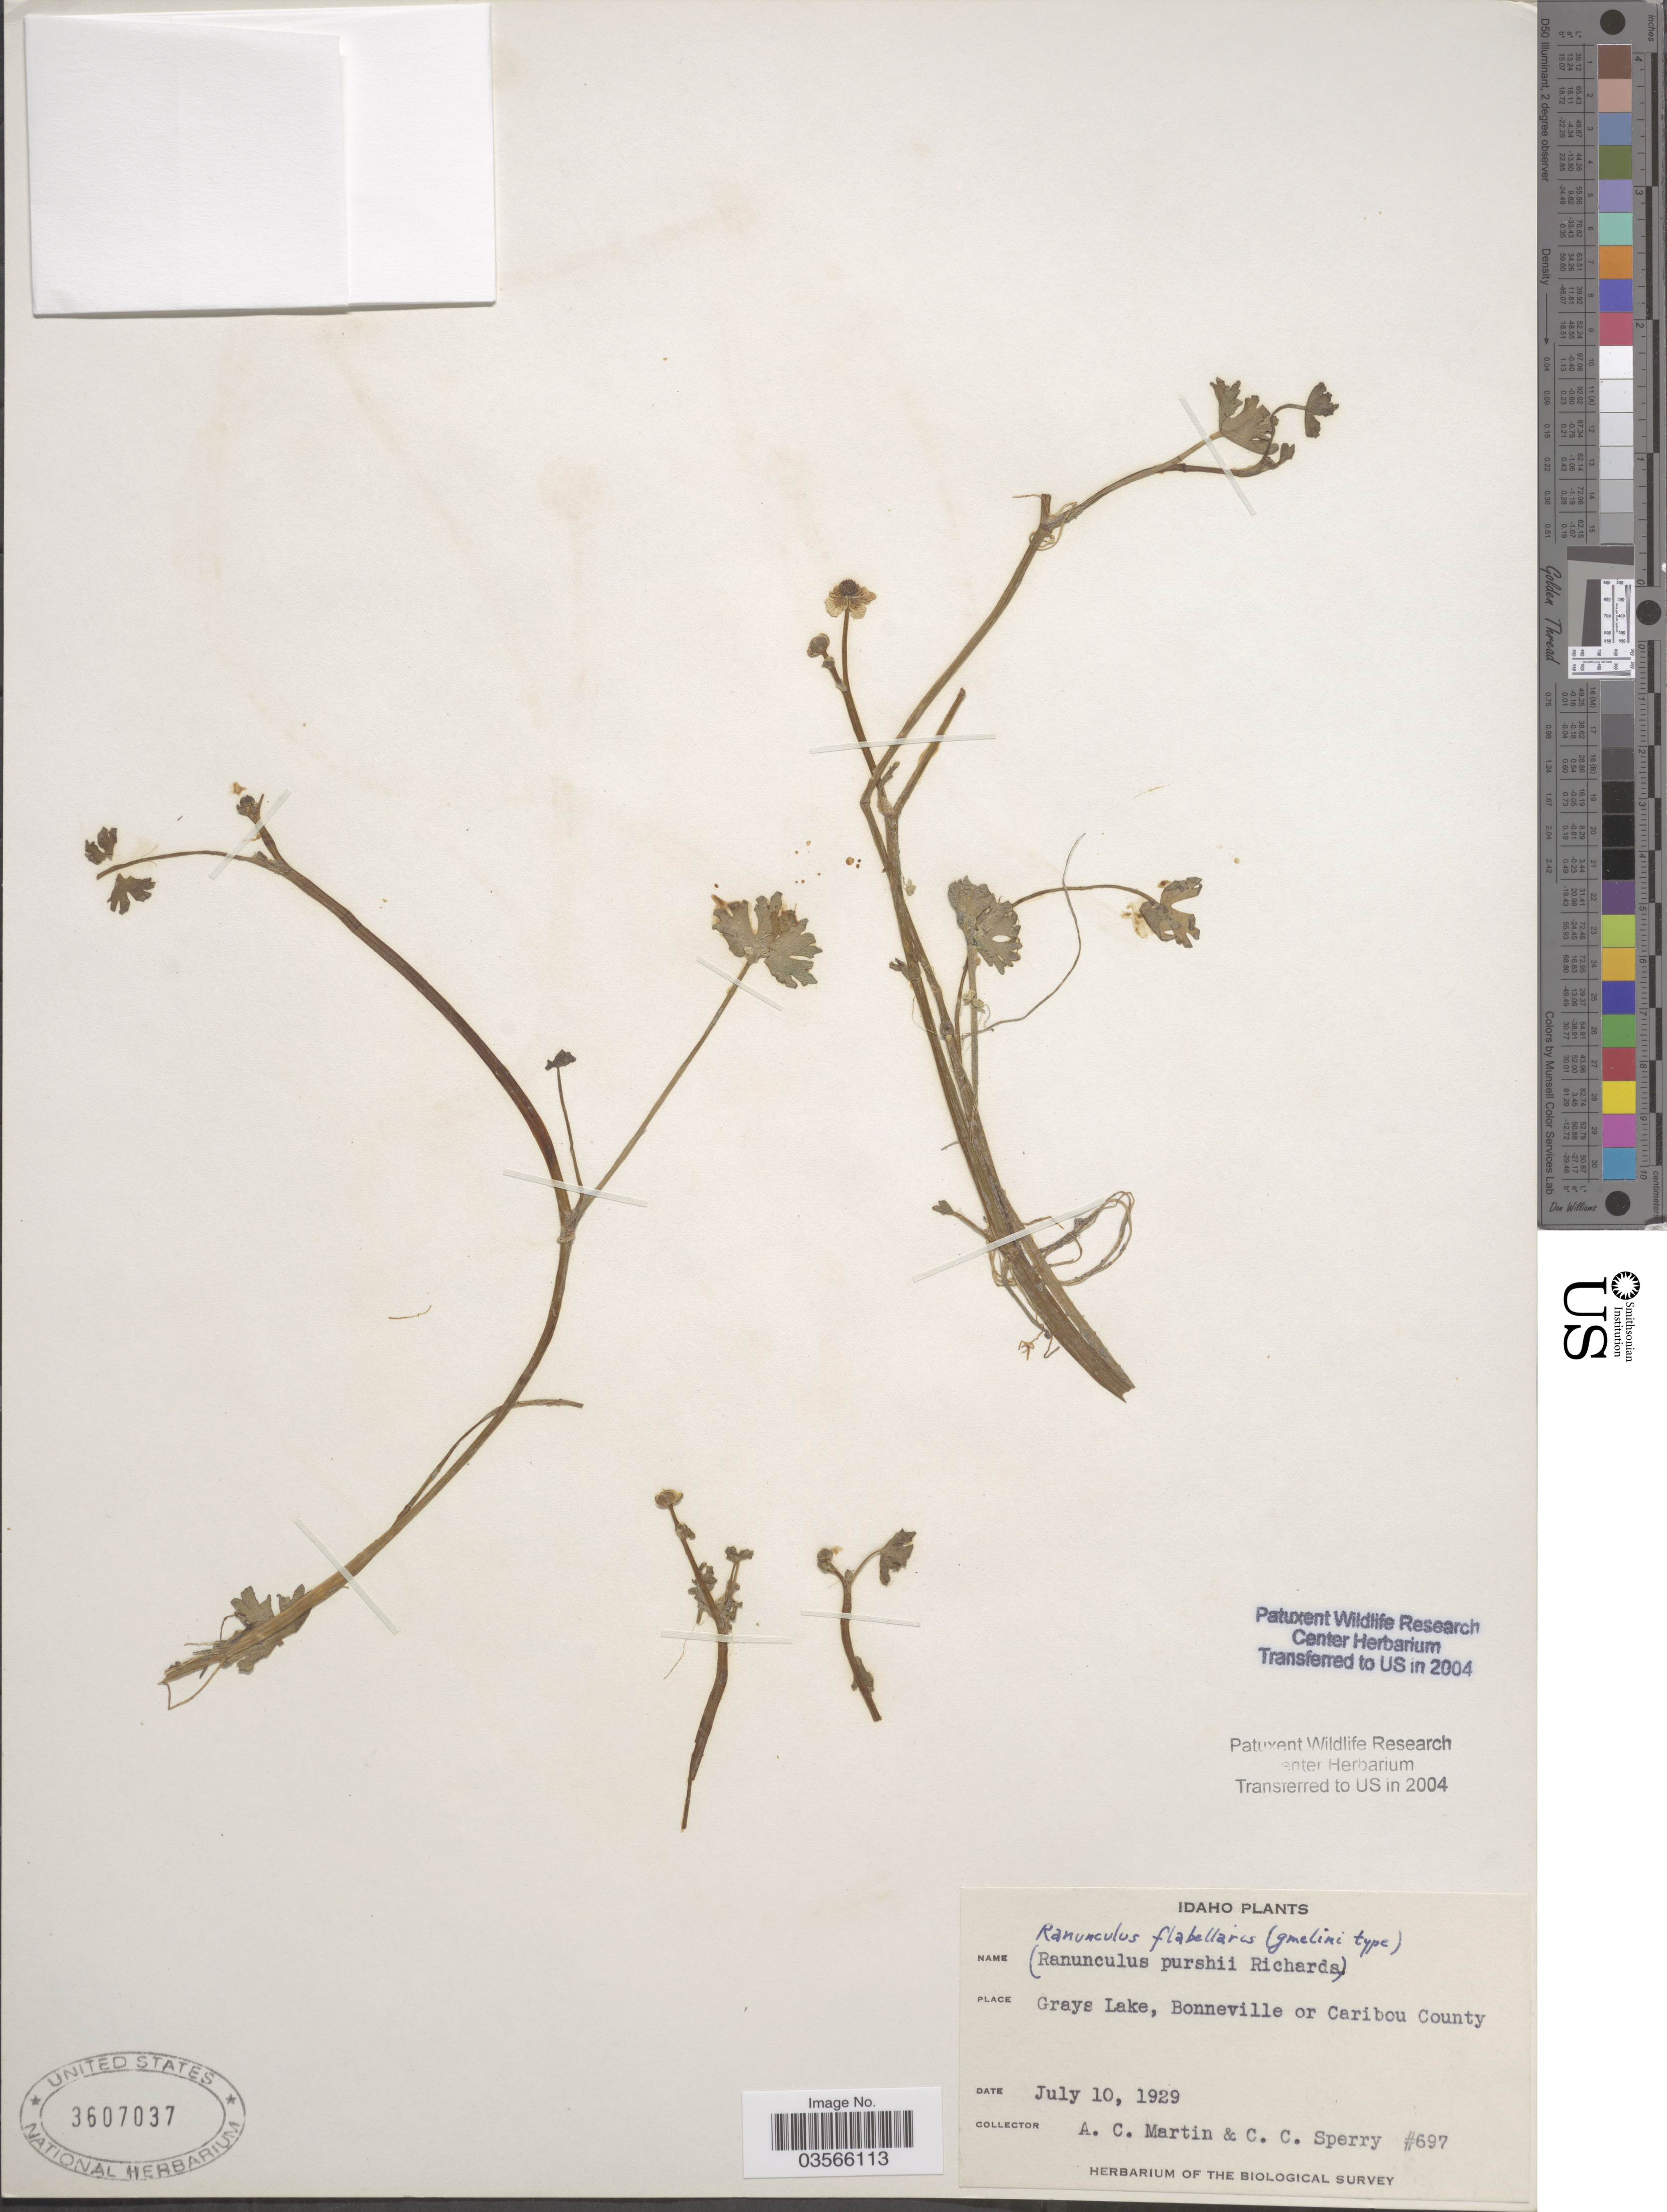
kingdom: Plantae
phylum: Tracheophyta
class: Magnoliopsida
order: Ranunculales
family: Ranunculaceae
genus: Ranunculus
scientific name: Ranunculus flabellaris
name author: Raf.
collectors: A. C. Martin & C. C. Sperry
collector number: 697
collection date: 1929-07-10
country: United States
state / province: Idaho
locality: Grays Lake, Bonneville or Caribou County.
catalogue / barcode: US 3607037